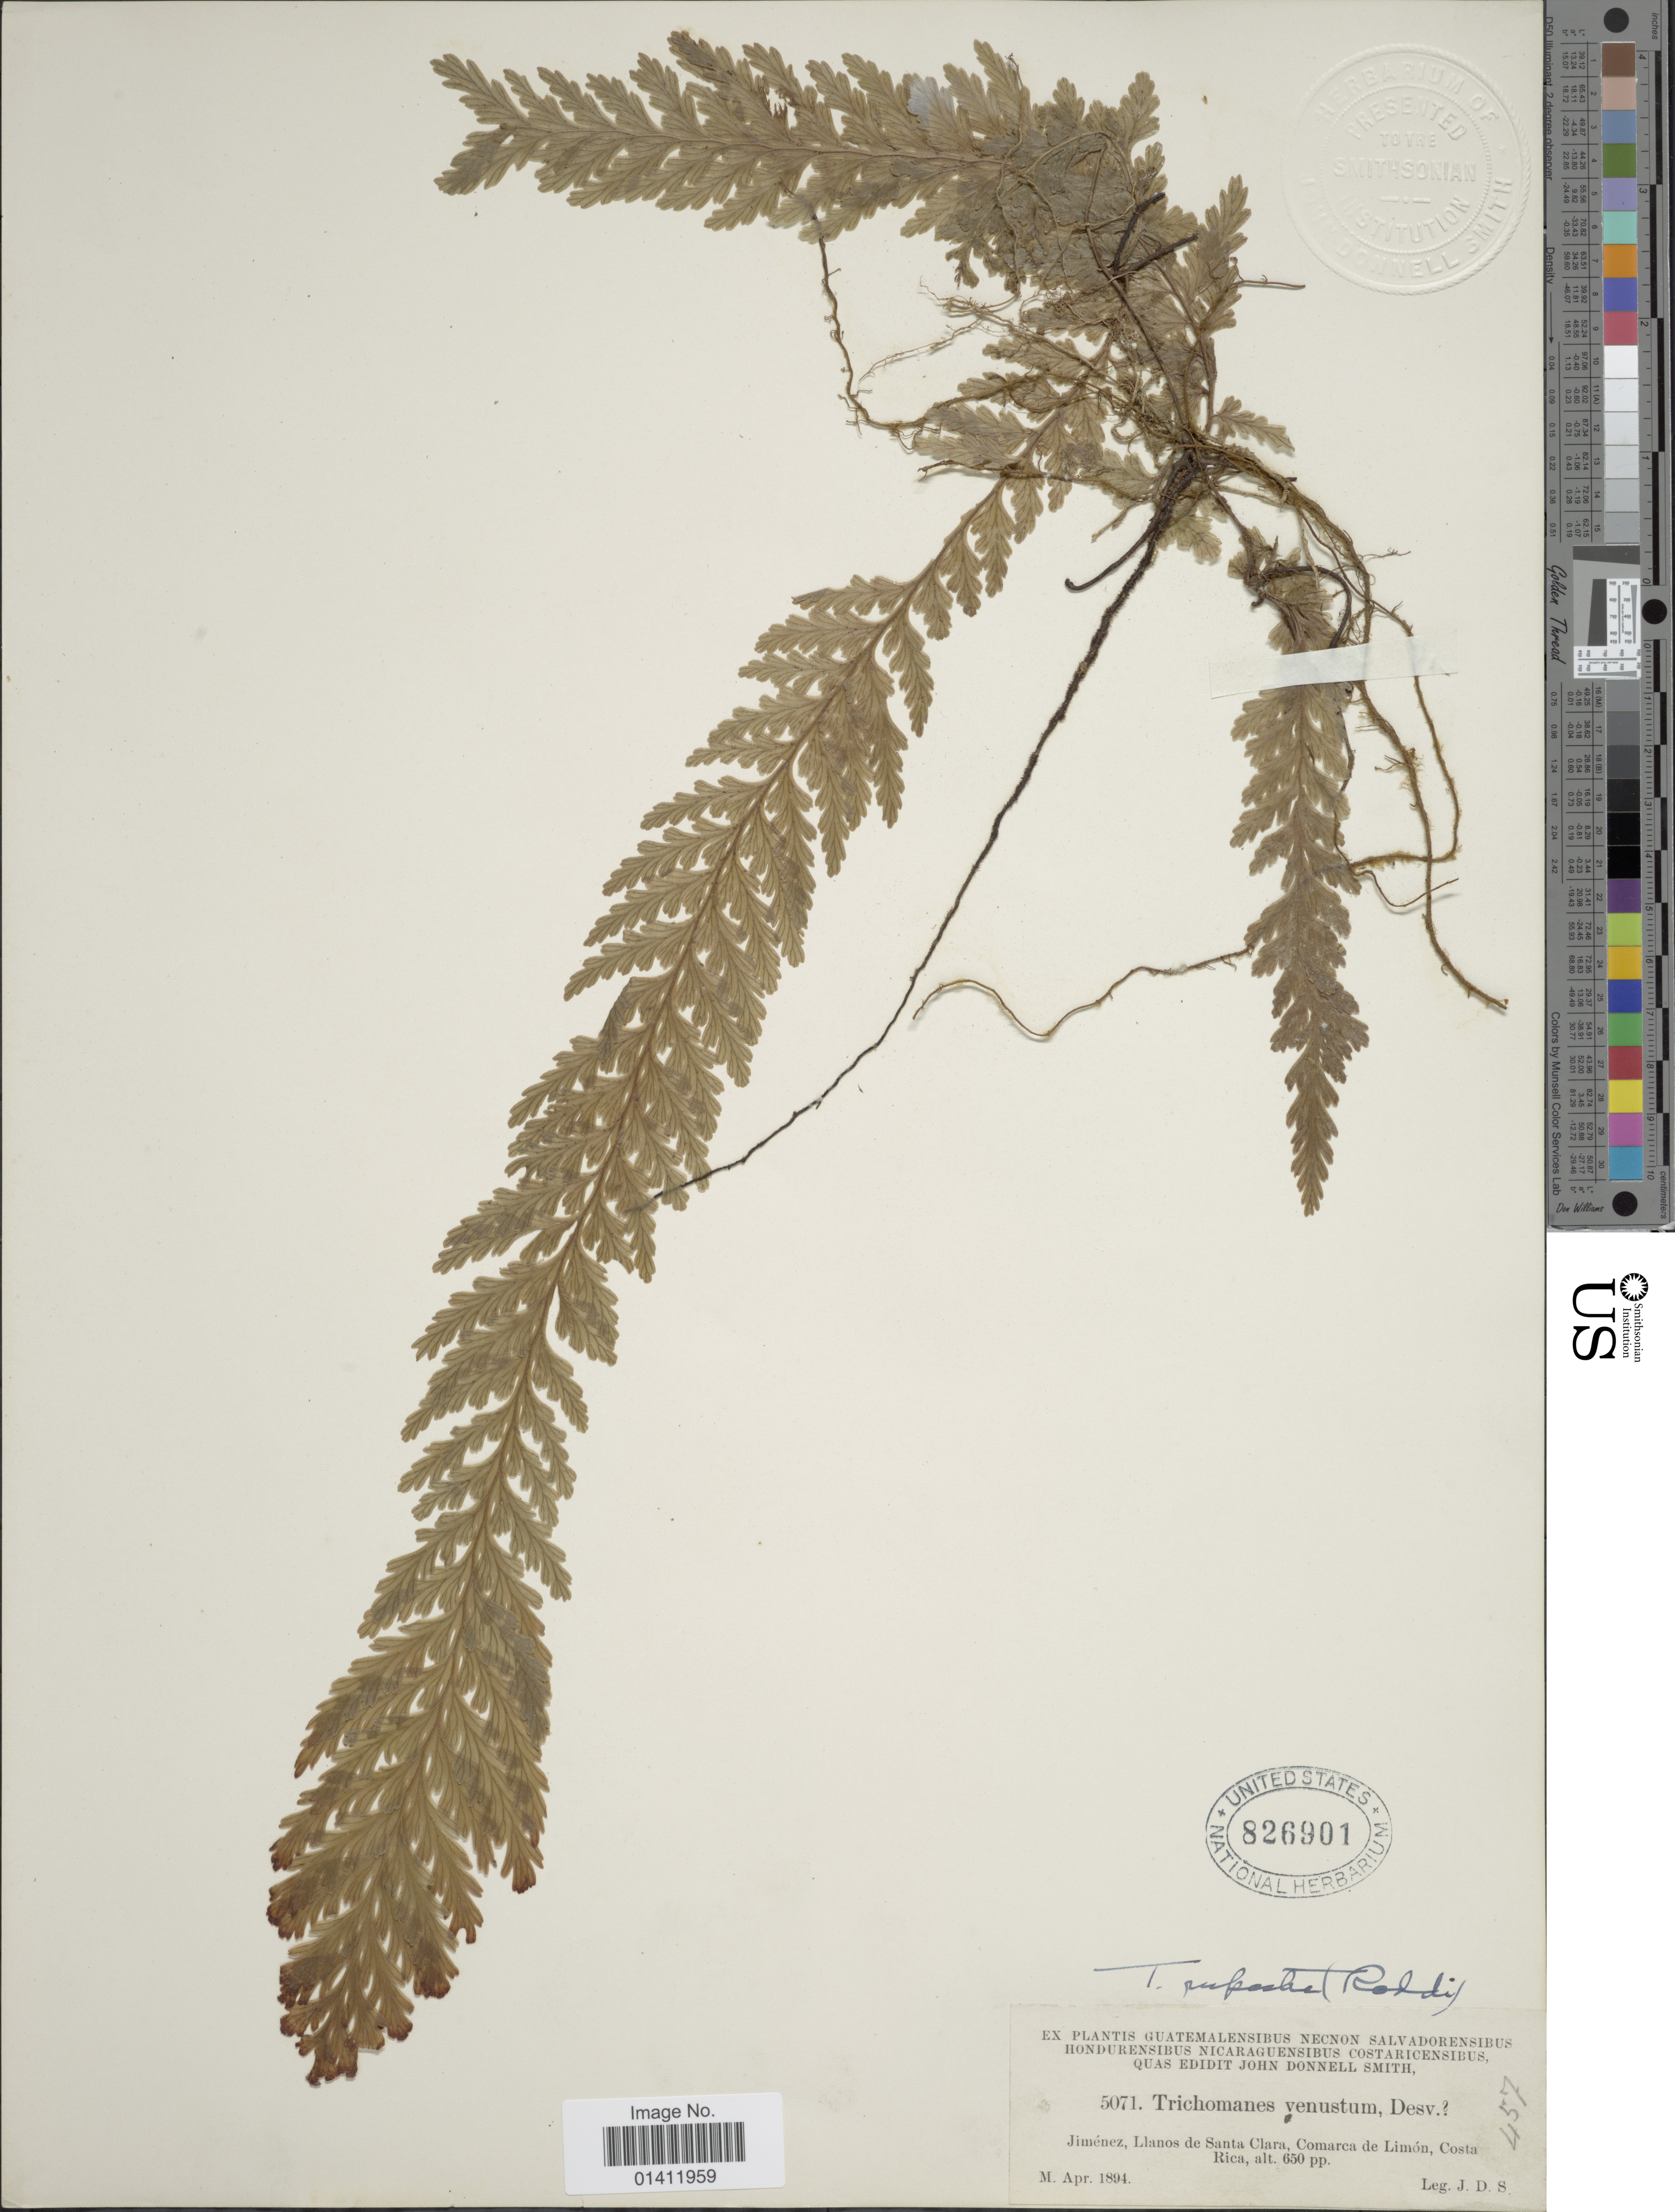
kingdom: Plantae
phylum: Tracheophyta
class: Polypodiopsida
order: Hymenophyllales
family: Hymenophyllaceae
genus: Vandenboschia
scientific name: Vandenboschia rupestris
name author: (Raddi) Ebihara & K. Iwats.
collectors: J. Donnell Smith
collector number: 5071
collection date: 1894-04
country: Costa Rica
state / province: Limón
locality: Jimenez, Llanos de Santa Clara, Comarca de Limon.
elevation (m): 198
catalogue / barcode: US 826901